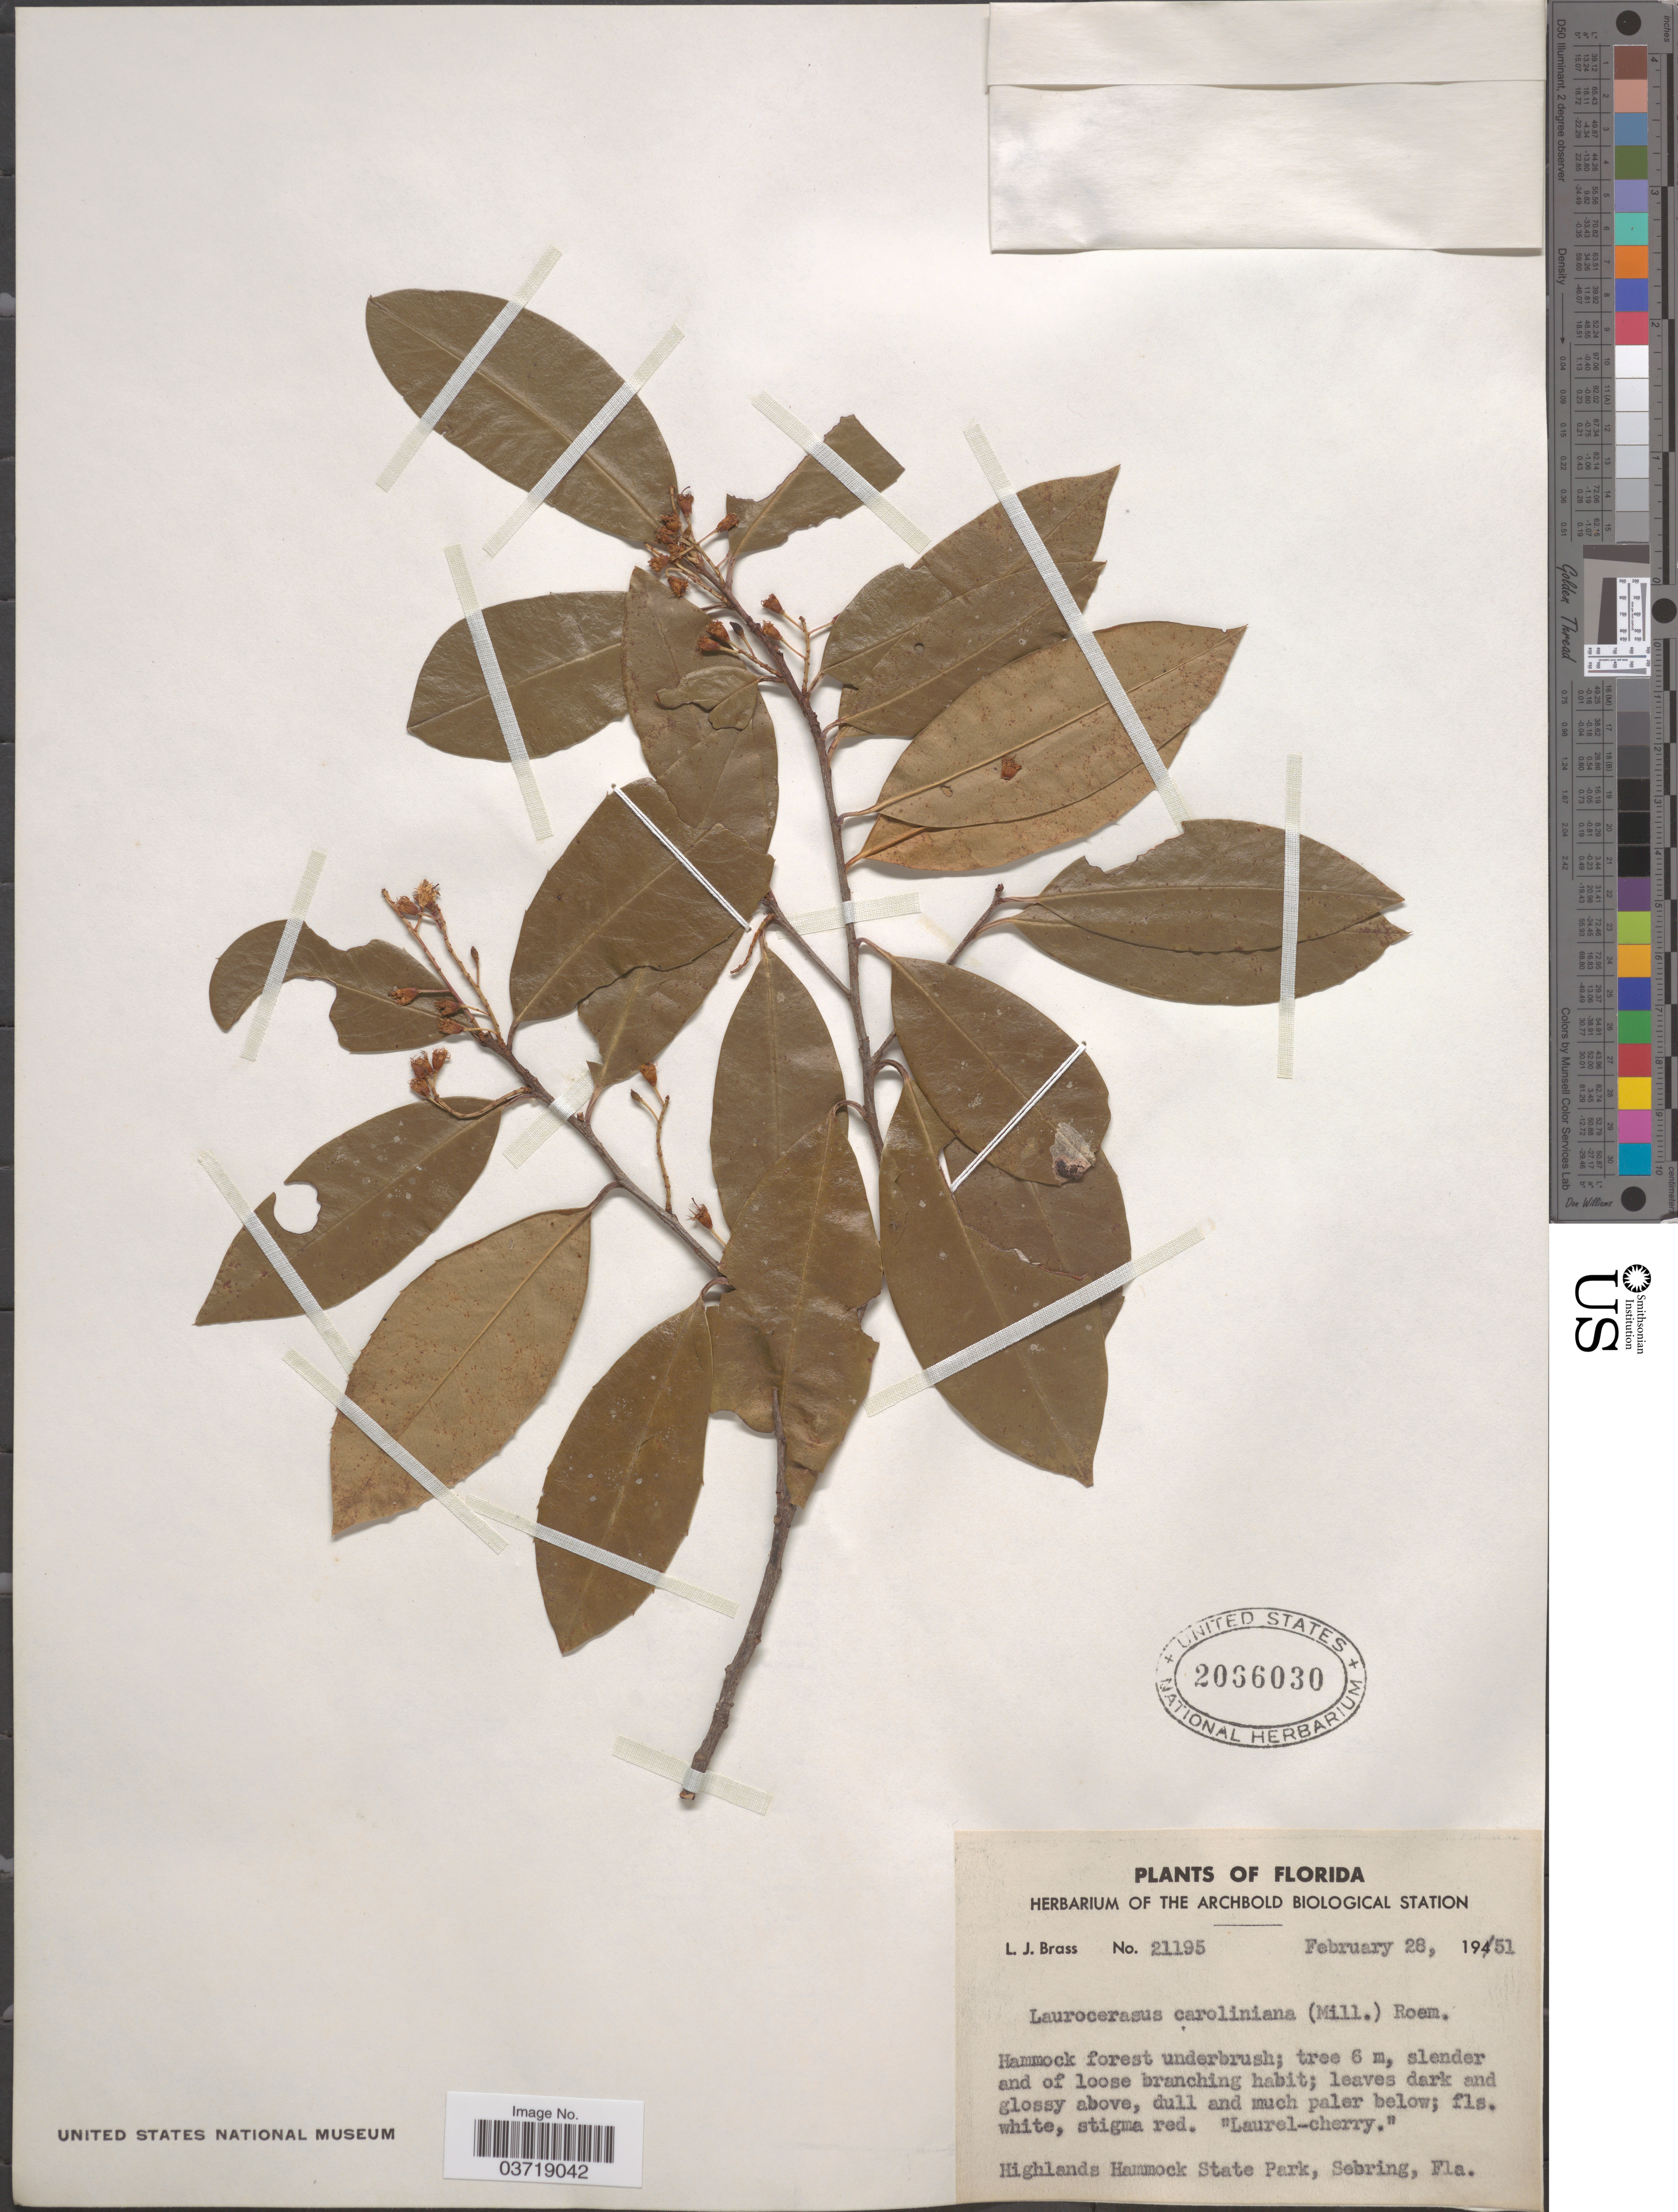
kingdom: Plantae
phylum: Tracheophyta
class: Magnoliopsida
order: Rosales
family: Rosaceae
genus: Prunus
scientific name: Prunus caroliniana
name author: (Mill.) Aiton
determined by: Strong, Mark T., (BOT), Smithsonian Institution - National Museum of Natural History (UNITED STATES)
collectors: L. J. Brass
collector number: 21195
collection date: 1951-02-28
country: United States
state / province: Florida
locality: Highlands Hammock State Park, Sebring.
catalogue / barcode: US 2066030